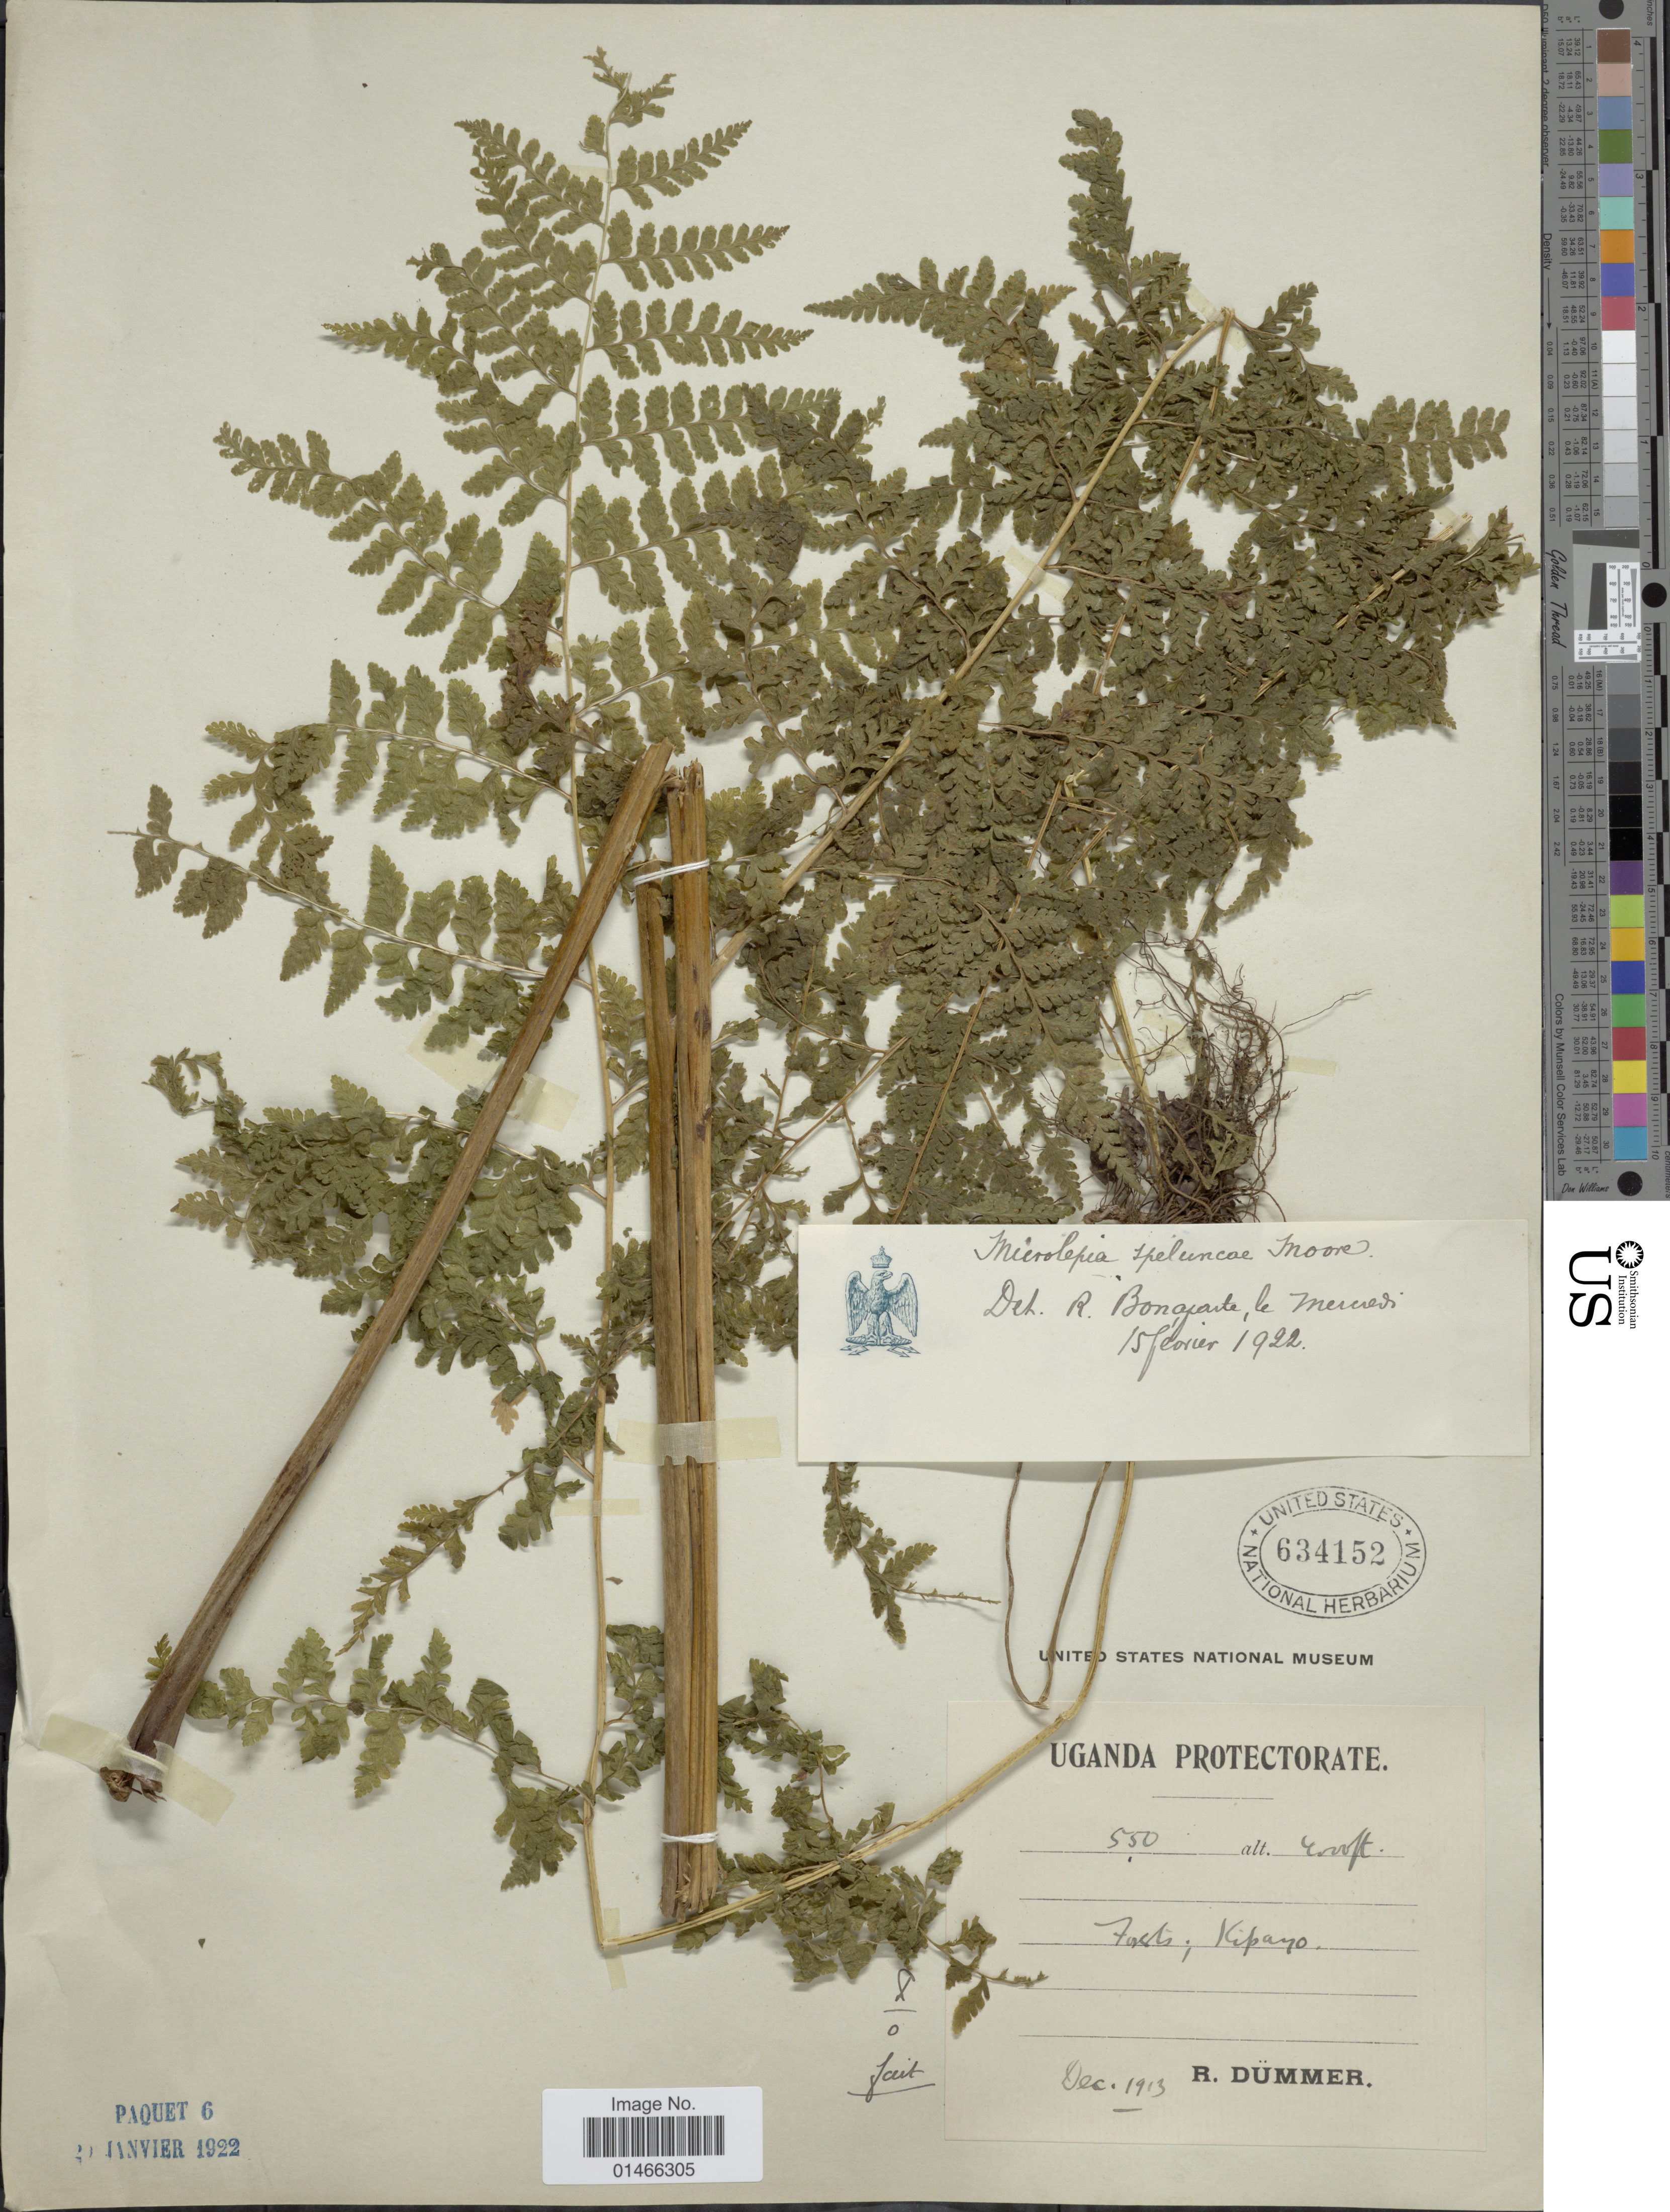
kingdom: Plantae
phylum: Tracheophyta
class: Polypodiopsida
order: Polypodiales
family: Dennstaedtiaceae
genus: Microlepia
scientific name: Microlepia speluncae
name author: (L.) T. Moore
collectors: R. A. Dümmer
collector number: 550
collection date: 1913-12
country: Uganda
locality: Forest; Kipayo.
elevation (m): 1219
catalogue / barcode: US 634152